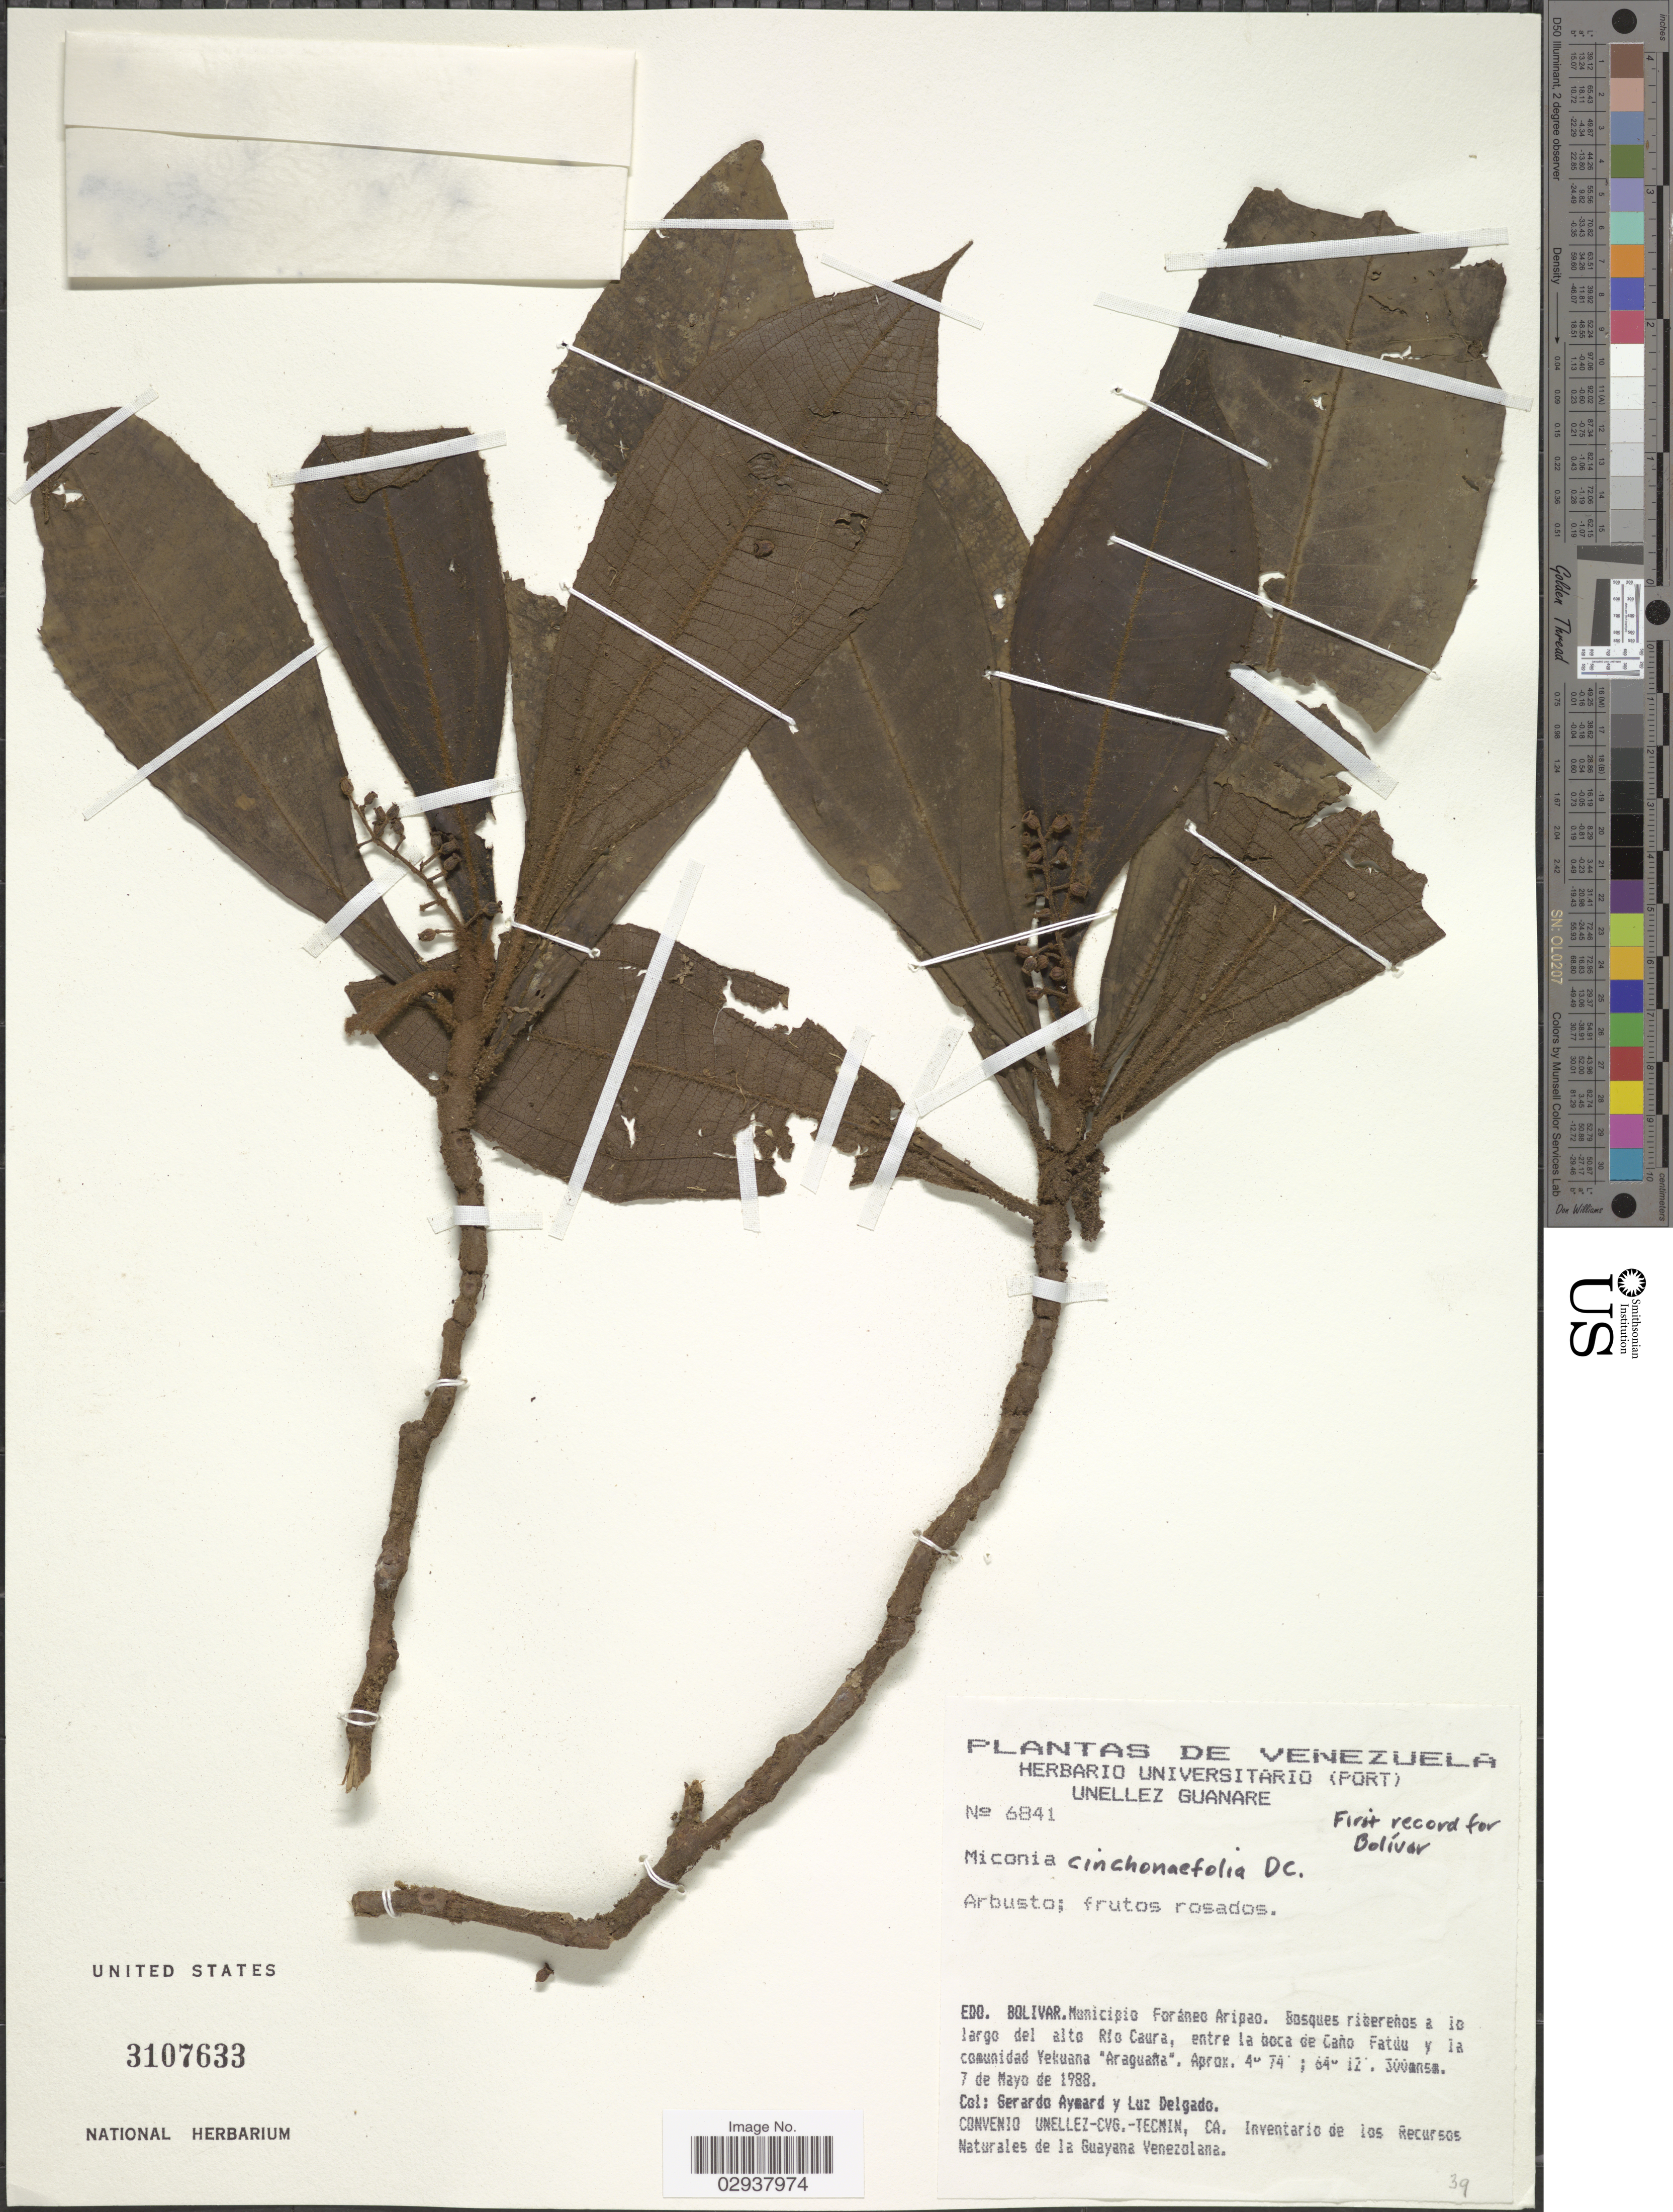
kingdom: Plantae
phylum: Tracheophyta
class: Magnoliopsida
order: Myrtales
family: Melastomataceae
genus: Miconia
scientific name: Miconia cinchonaefolia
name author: DC.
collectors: G. A. Aymard & L. Delgado V.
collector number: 6841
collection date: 1988-05-07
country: Venezuela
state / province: Bolivar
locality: Edo. Bolivar. Municipio Foráneo Aripao. Bosques riverños a io largo del alto Río Caura, entre la boca de Caño fatúu y la comunidad Vekuana "Araguaña".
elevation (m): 300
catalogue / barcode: US 3107633